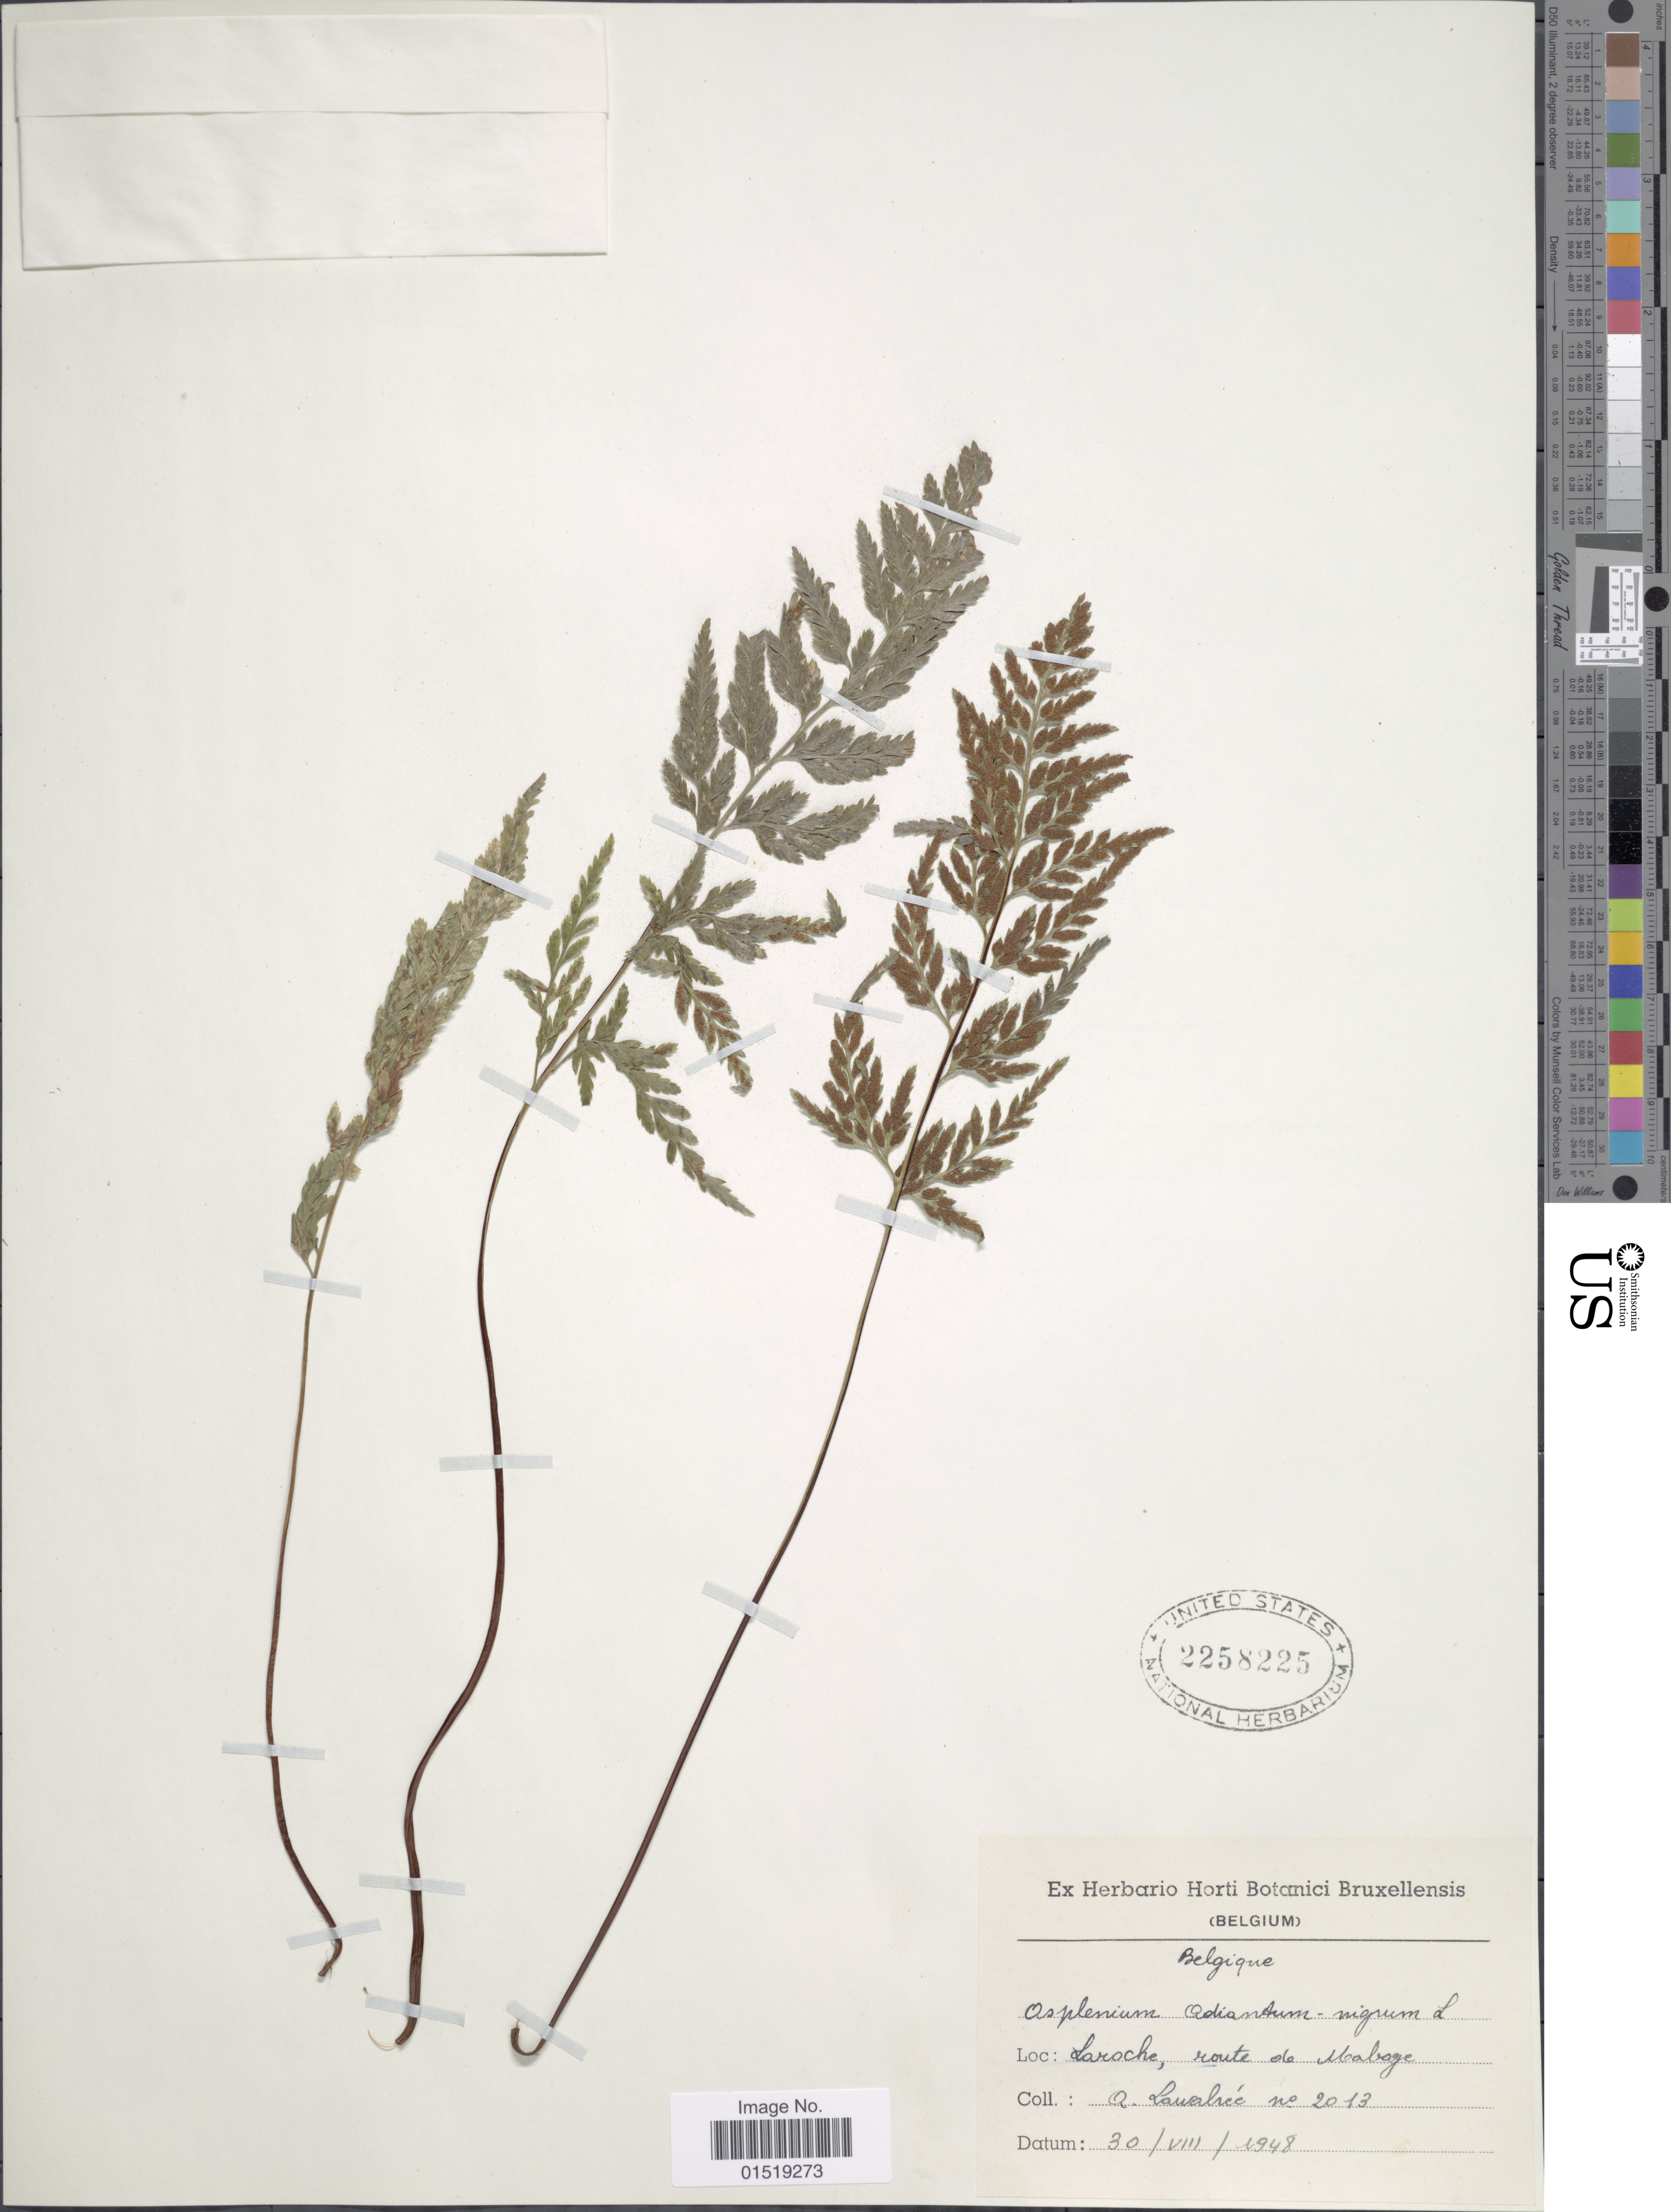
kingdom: Plantae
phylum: Tracheophyta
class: Polypodiopsida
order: Polypodiales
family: Aspleniaceae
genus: Asplenium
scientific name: Asplenium adiantum-nigrum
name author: L.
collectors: A. G. Lawalrée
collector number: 2013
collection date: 1948-08-30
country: Belgium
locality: Laroche, route de Maboge.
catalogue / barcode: US 2258225